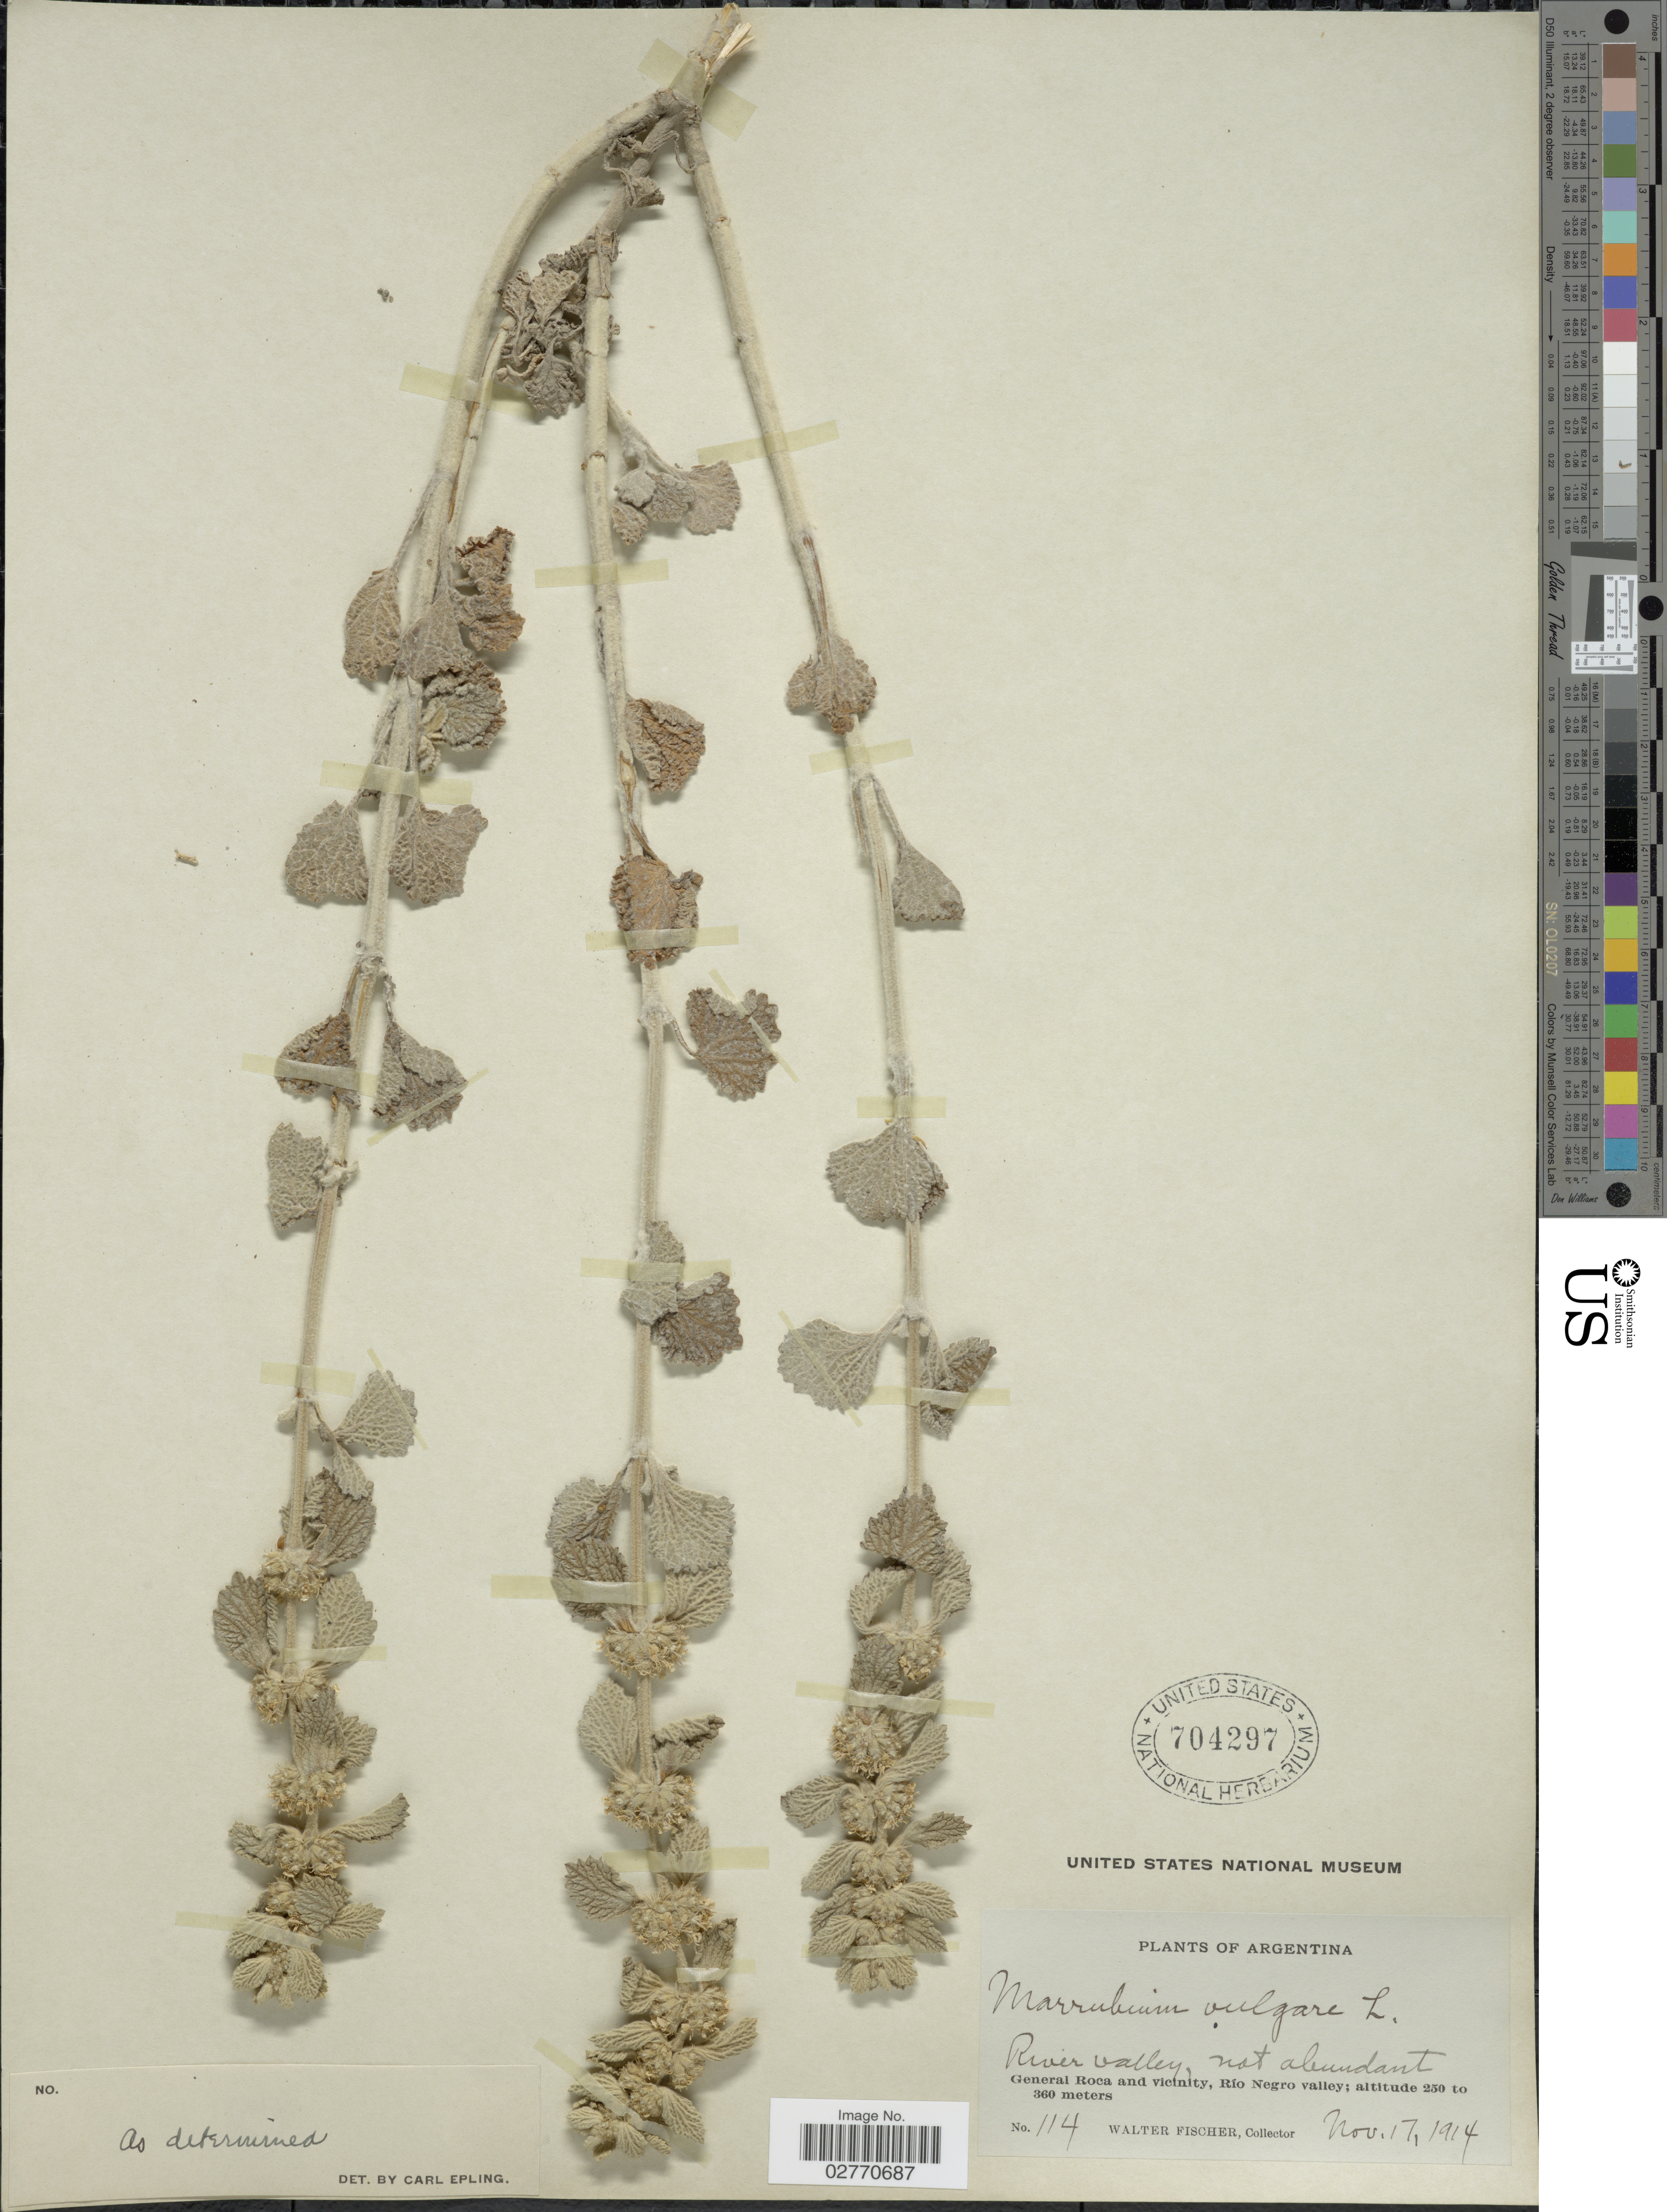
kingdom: Plantae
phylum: Tracheophyta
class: Magnoliopsida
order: Lamiales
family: Lamiaceae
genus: Marrubium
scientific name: Marrubium vulgare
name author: L.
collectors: W. Fischer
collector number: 114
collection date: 1914-11-17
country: Argentina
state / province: Rio Negro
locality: River valley, General Roca and vicinity, Río Negro valley.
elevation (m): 250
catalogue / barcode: US 704297